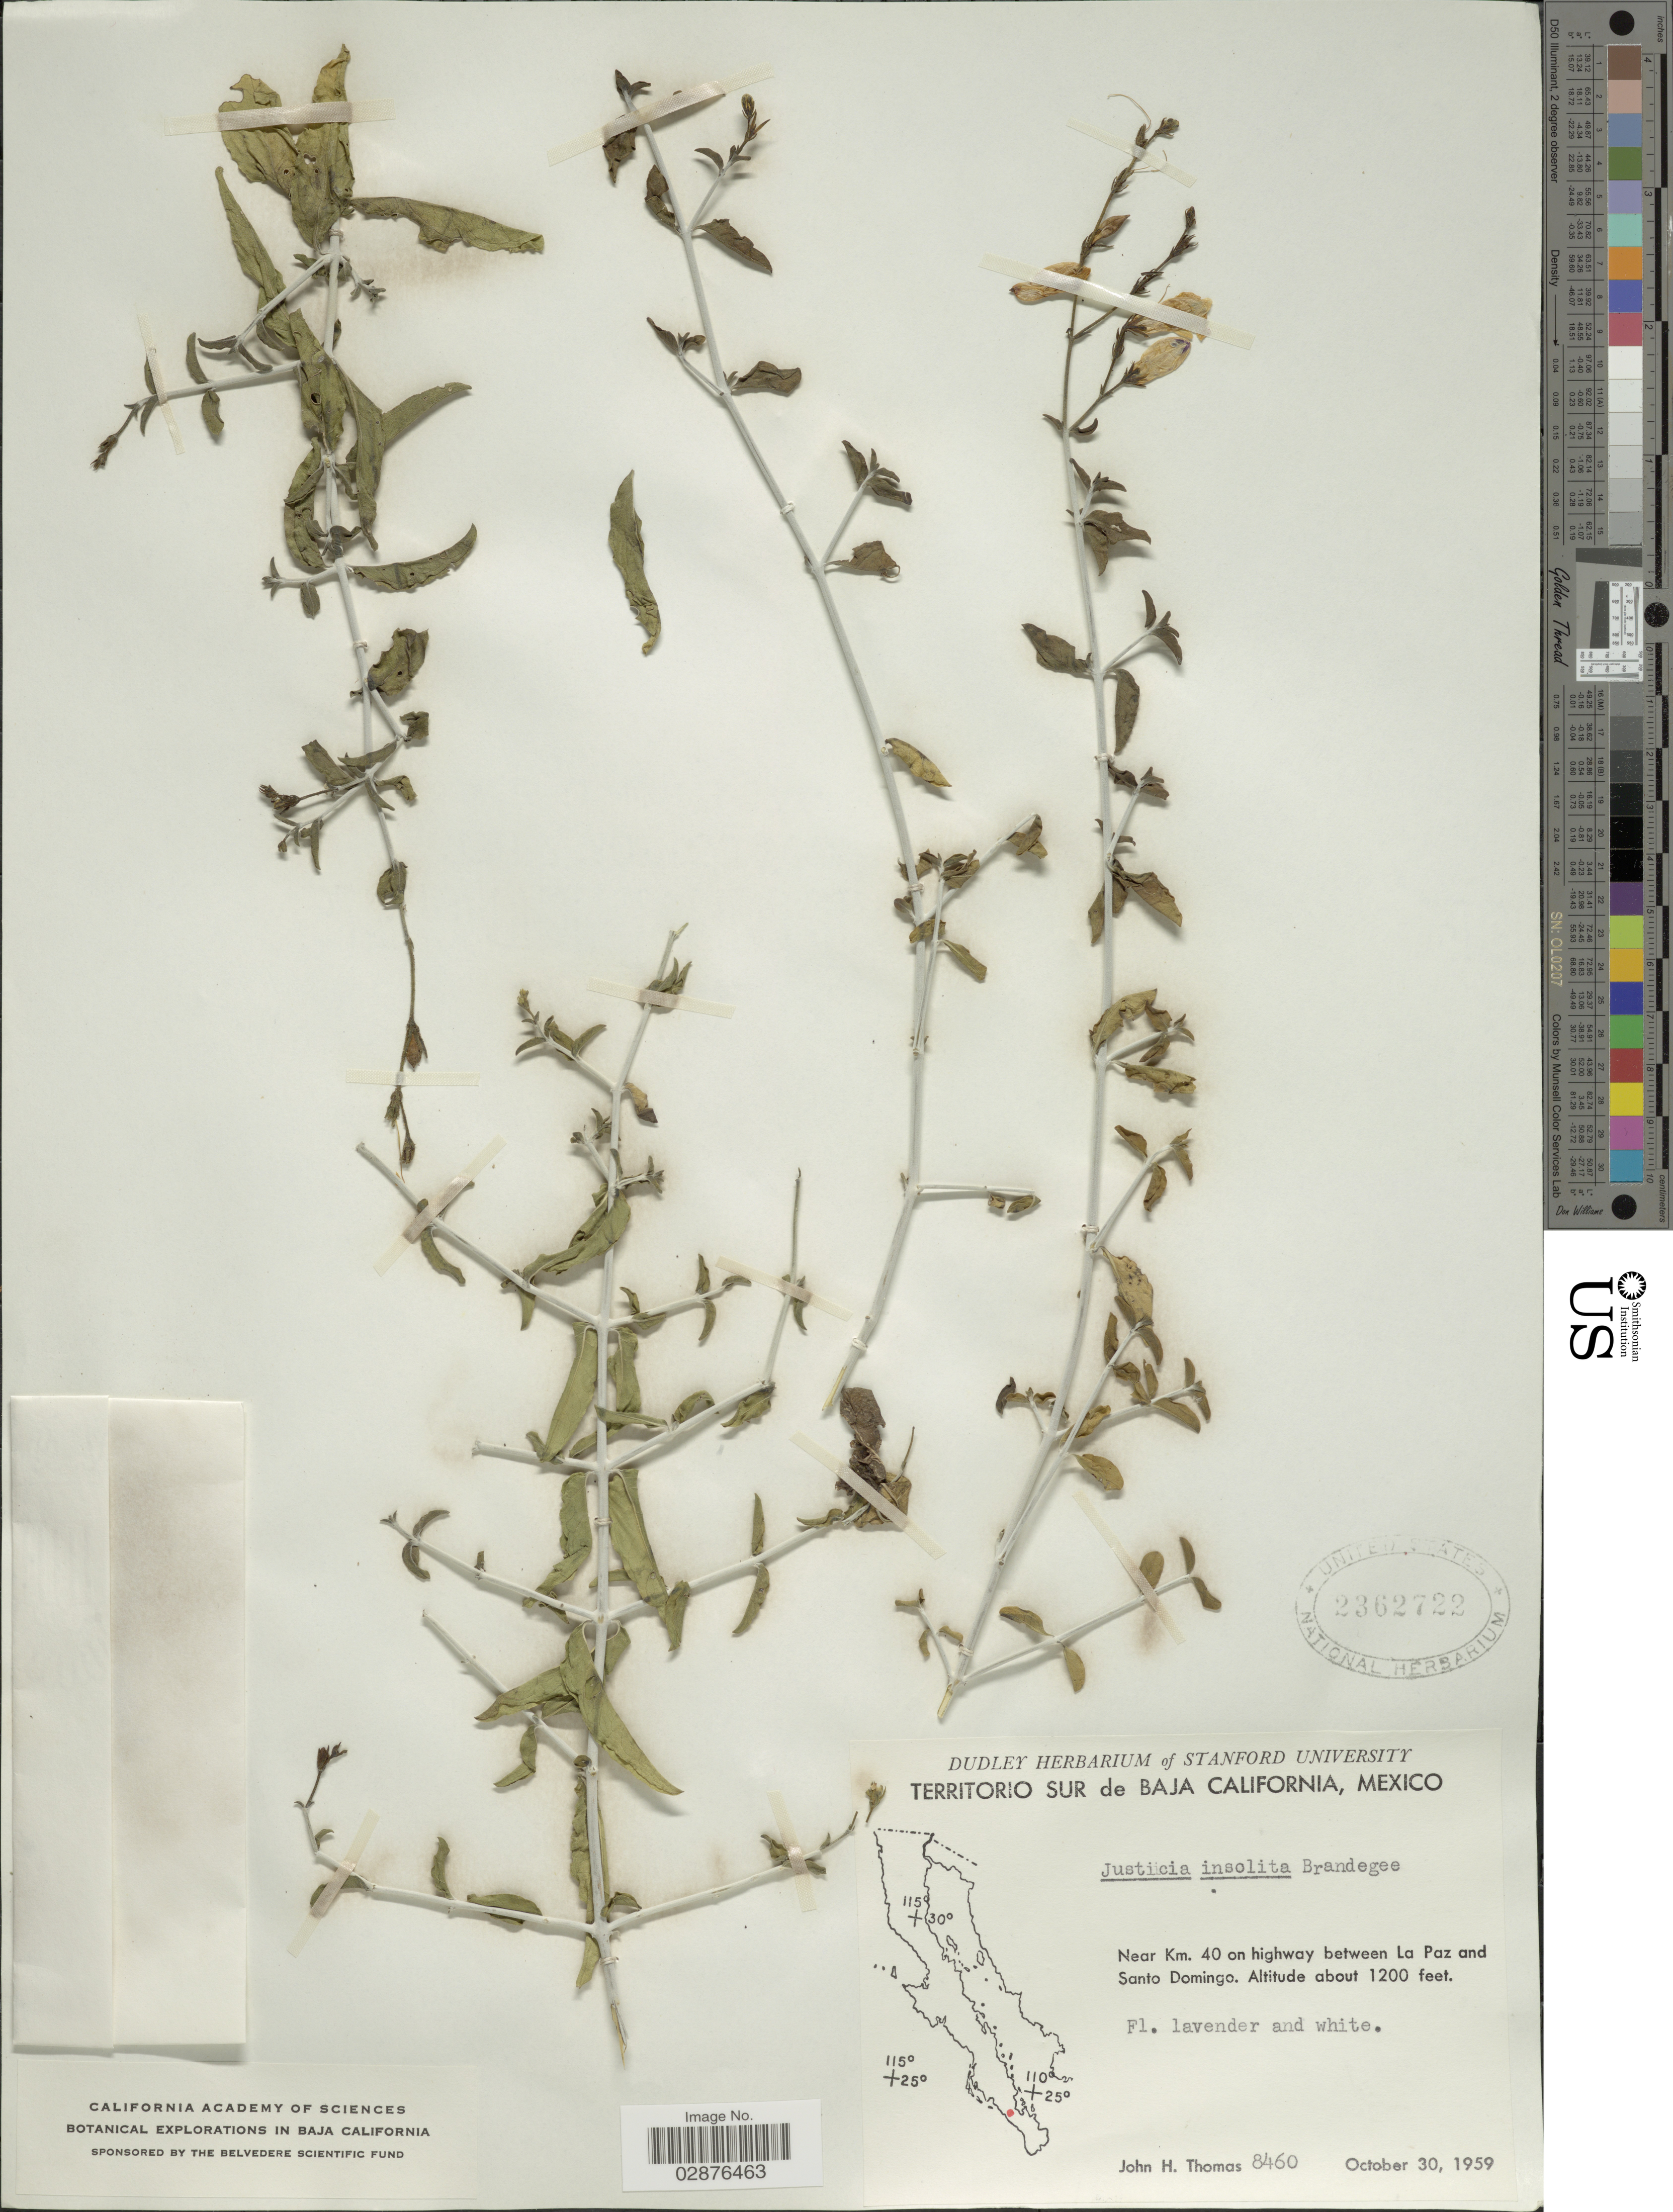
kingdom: Plantae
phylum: Tracheophyta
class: Magnoliopsida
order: Lamiales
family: Acanthaceae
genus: Justicia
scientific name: Justicia insolita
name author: Brandegee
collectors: J. H. Thomas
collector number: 8460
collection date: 1959-10-30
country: Mexico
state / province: Baja California Sur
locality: Territorio Sur de Baja California. Near Km. 40 on highway between La Paz and Santo Domingo.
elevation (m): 366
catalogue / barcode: US 2362722